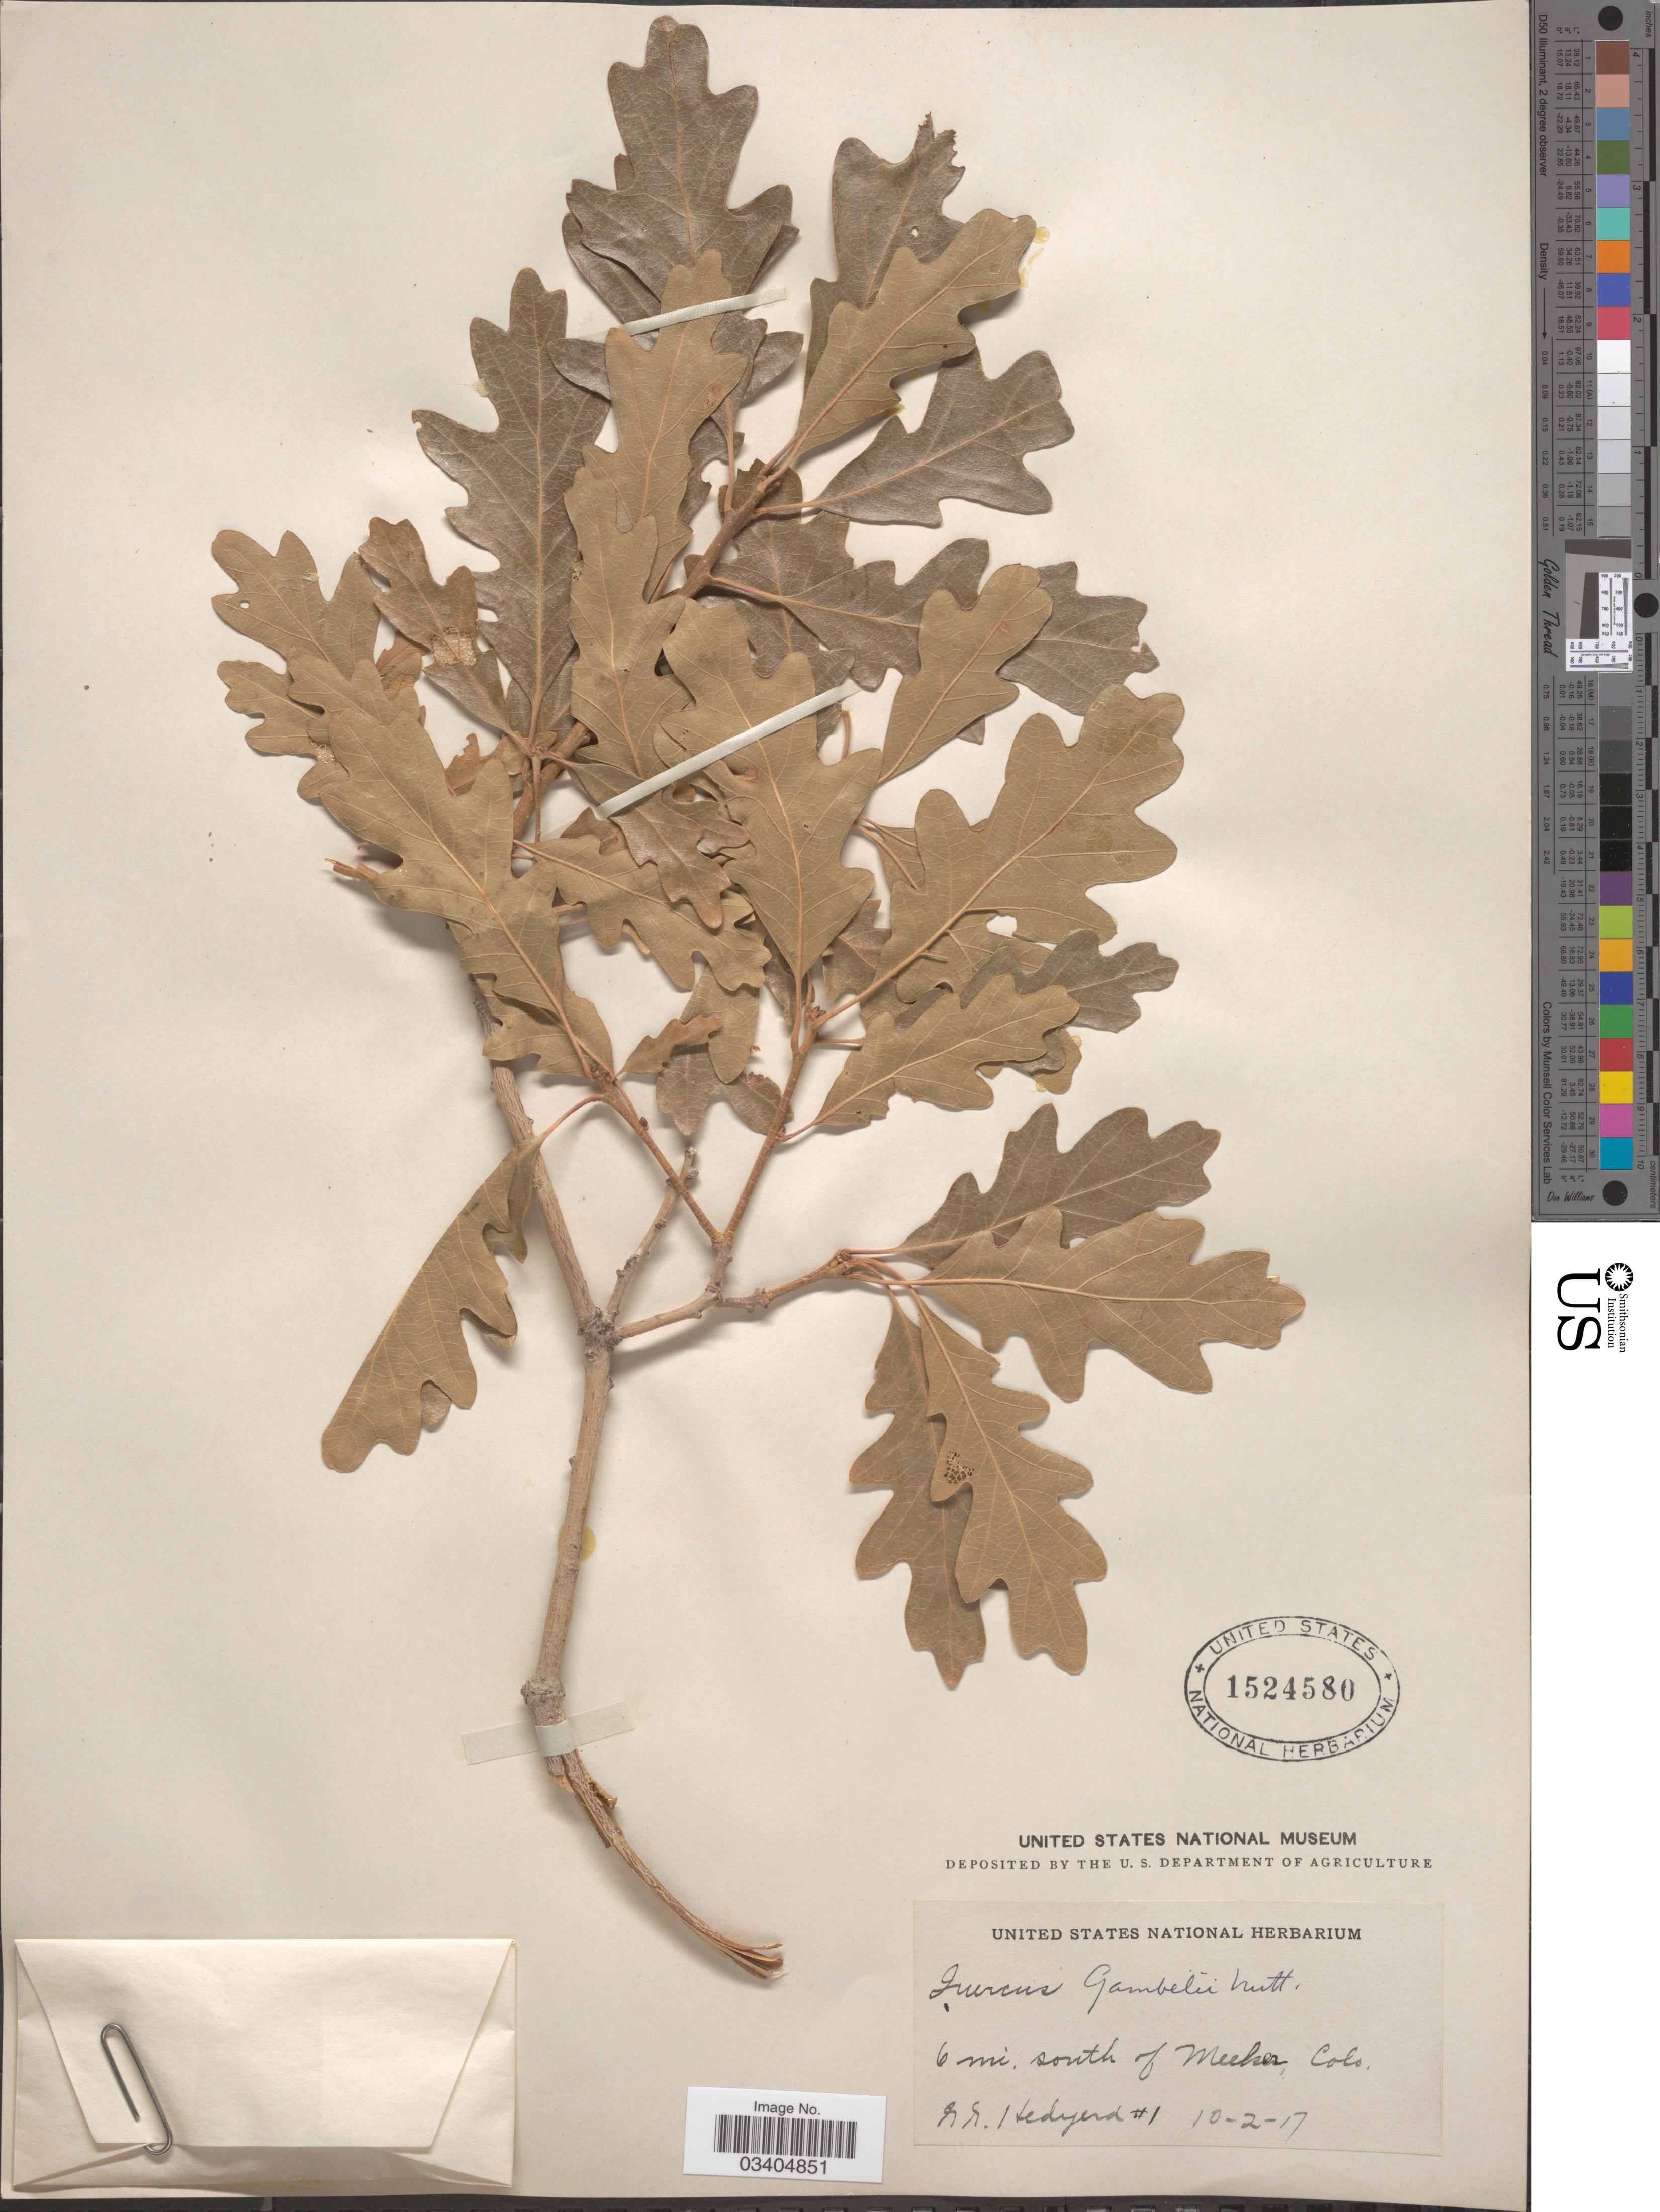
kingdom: Plantae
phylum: Tracheophyta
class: Magnoliopsida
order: Fagales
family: Fagaceae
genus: Quercus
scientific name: Quercus gambelii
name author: Nutt.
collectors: G. Hedyerd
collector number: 1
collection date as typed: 10-2-17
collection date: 1917-10-02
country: United States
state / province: Colorado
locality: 6 mi. south of Meeker.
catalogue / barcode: US 1524580